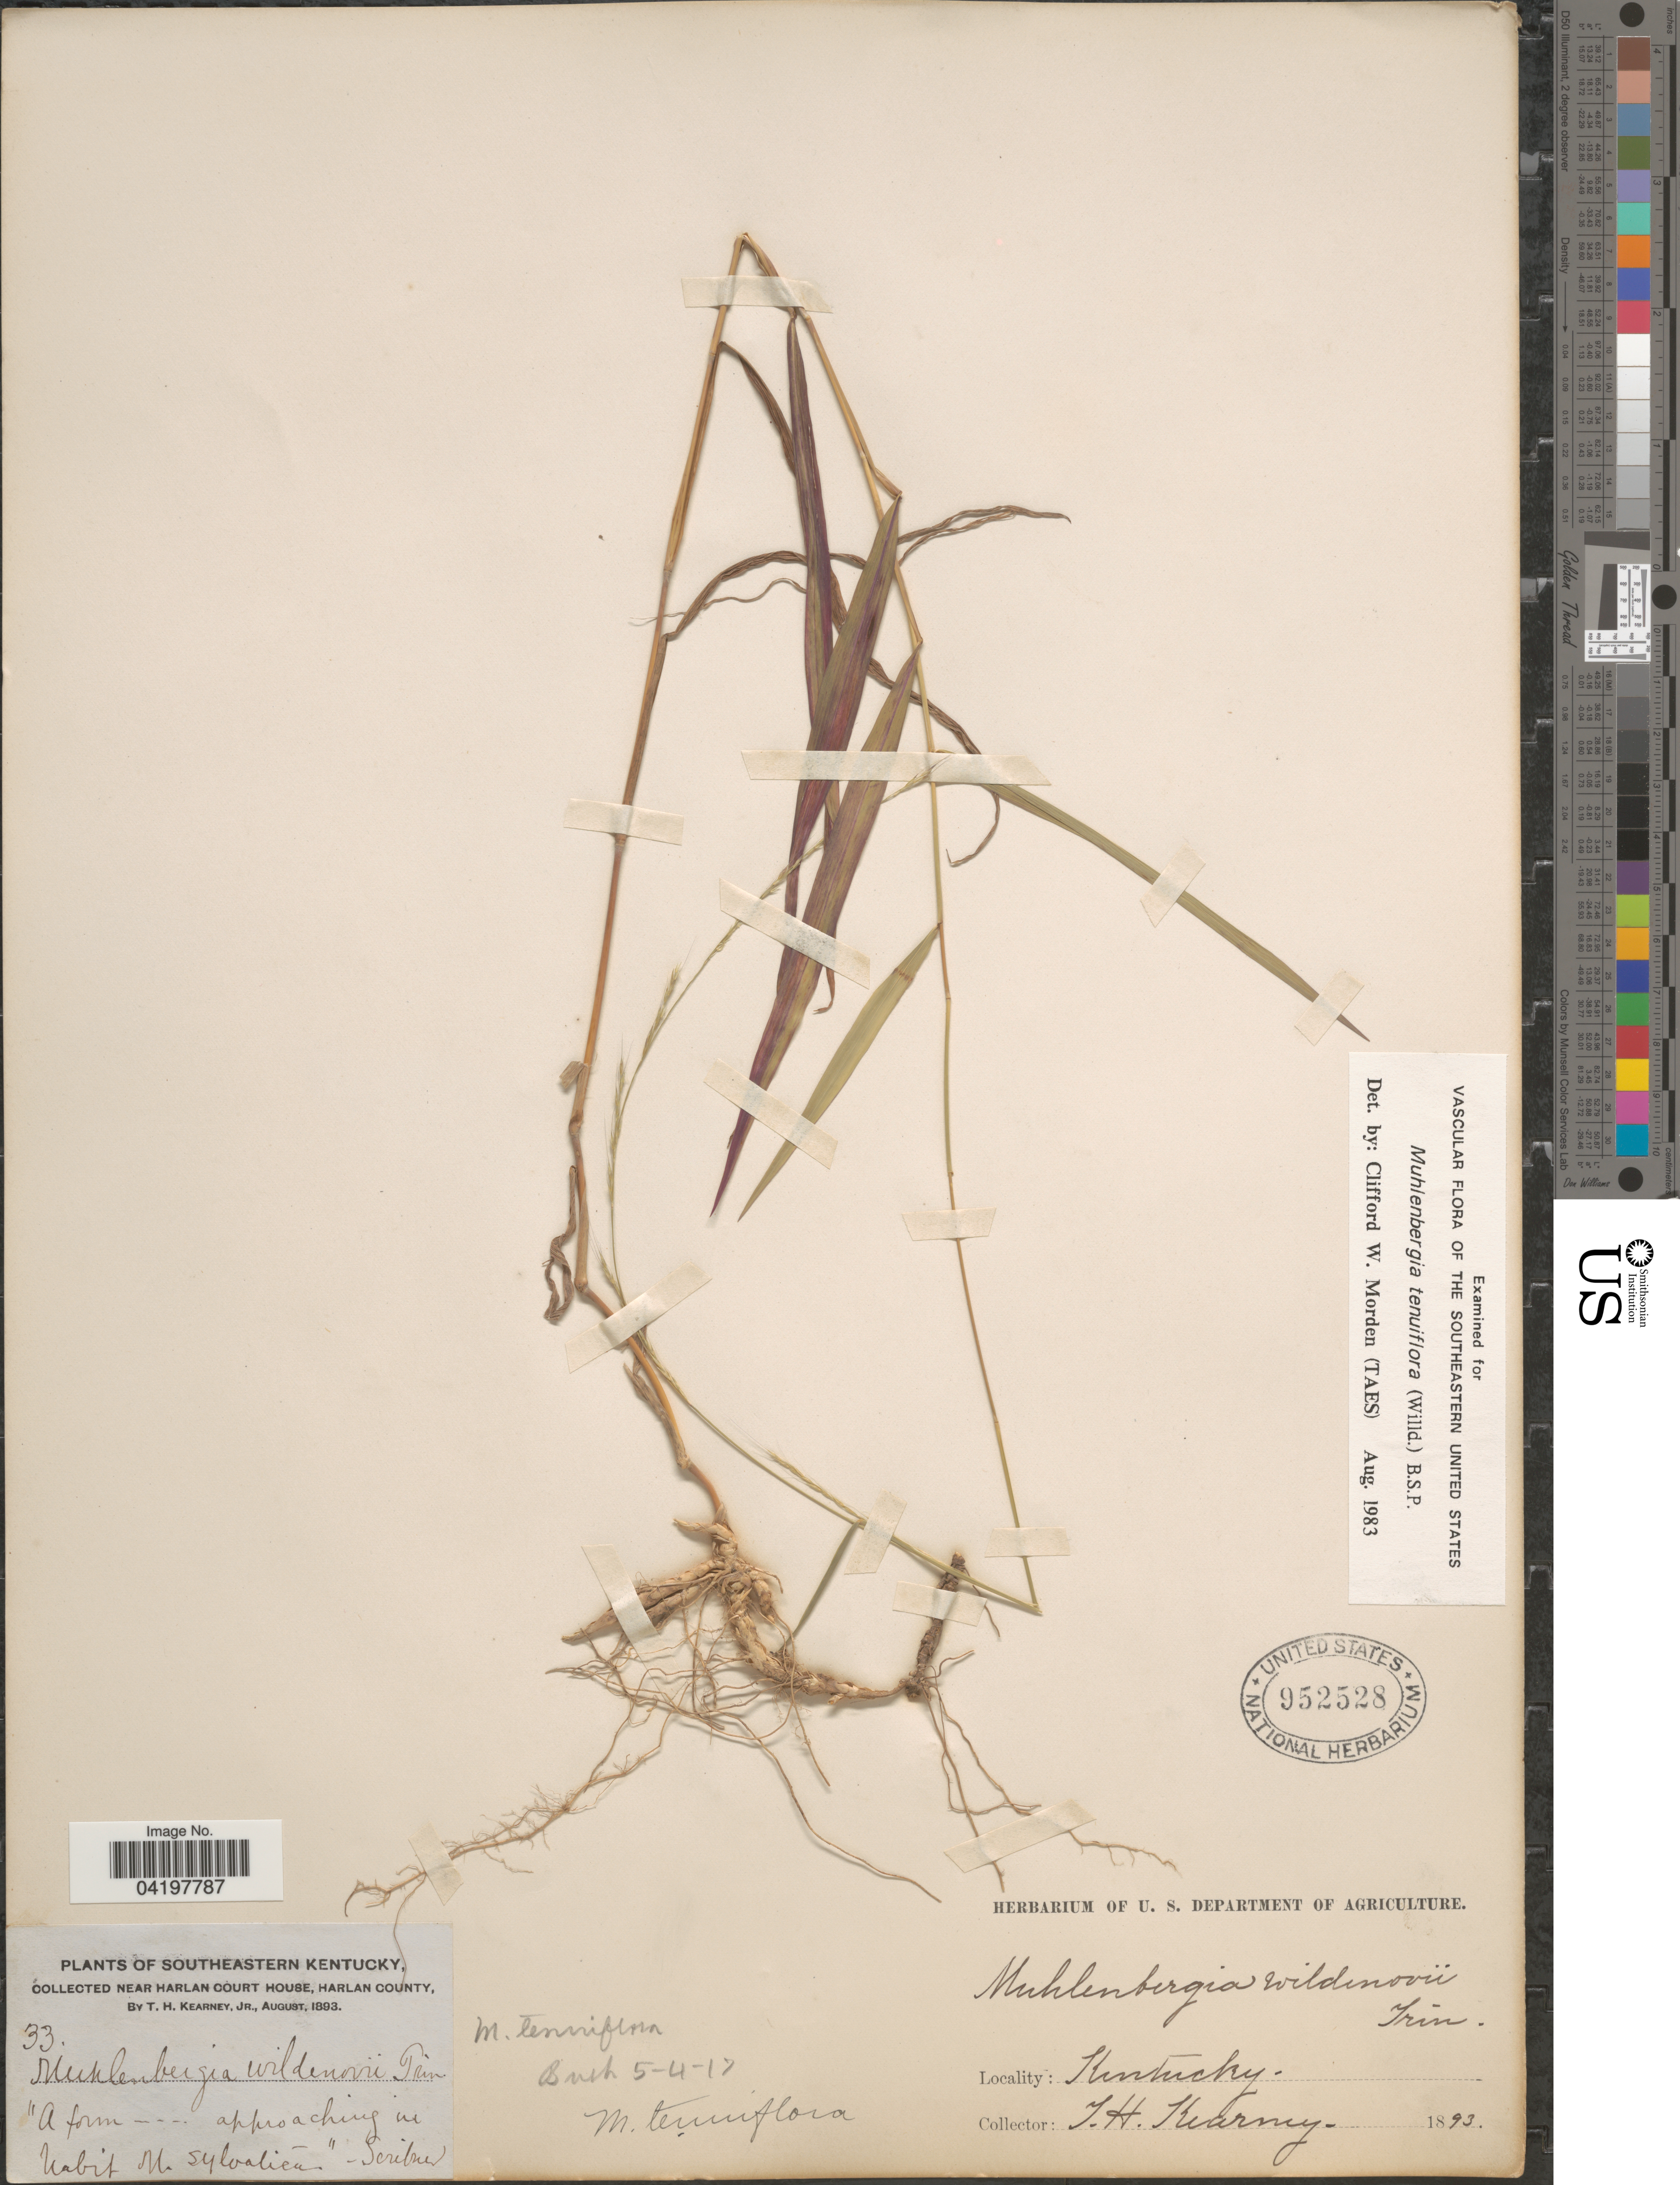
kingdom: Plantae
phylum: Tracheophyta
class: Liliopsida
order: Poales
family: Poaceae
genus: Muhlenbergia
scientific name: Muhlenbergia tenuiflora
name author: (Willd.) Britton, Stearns & Poggenb.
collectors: T. H. Kearney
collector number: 33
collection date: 1893-08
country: United States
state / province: Kentucky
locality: Southeastern Kentucky. Near Harlan Court House, Harlan County.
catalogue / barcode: US 952528